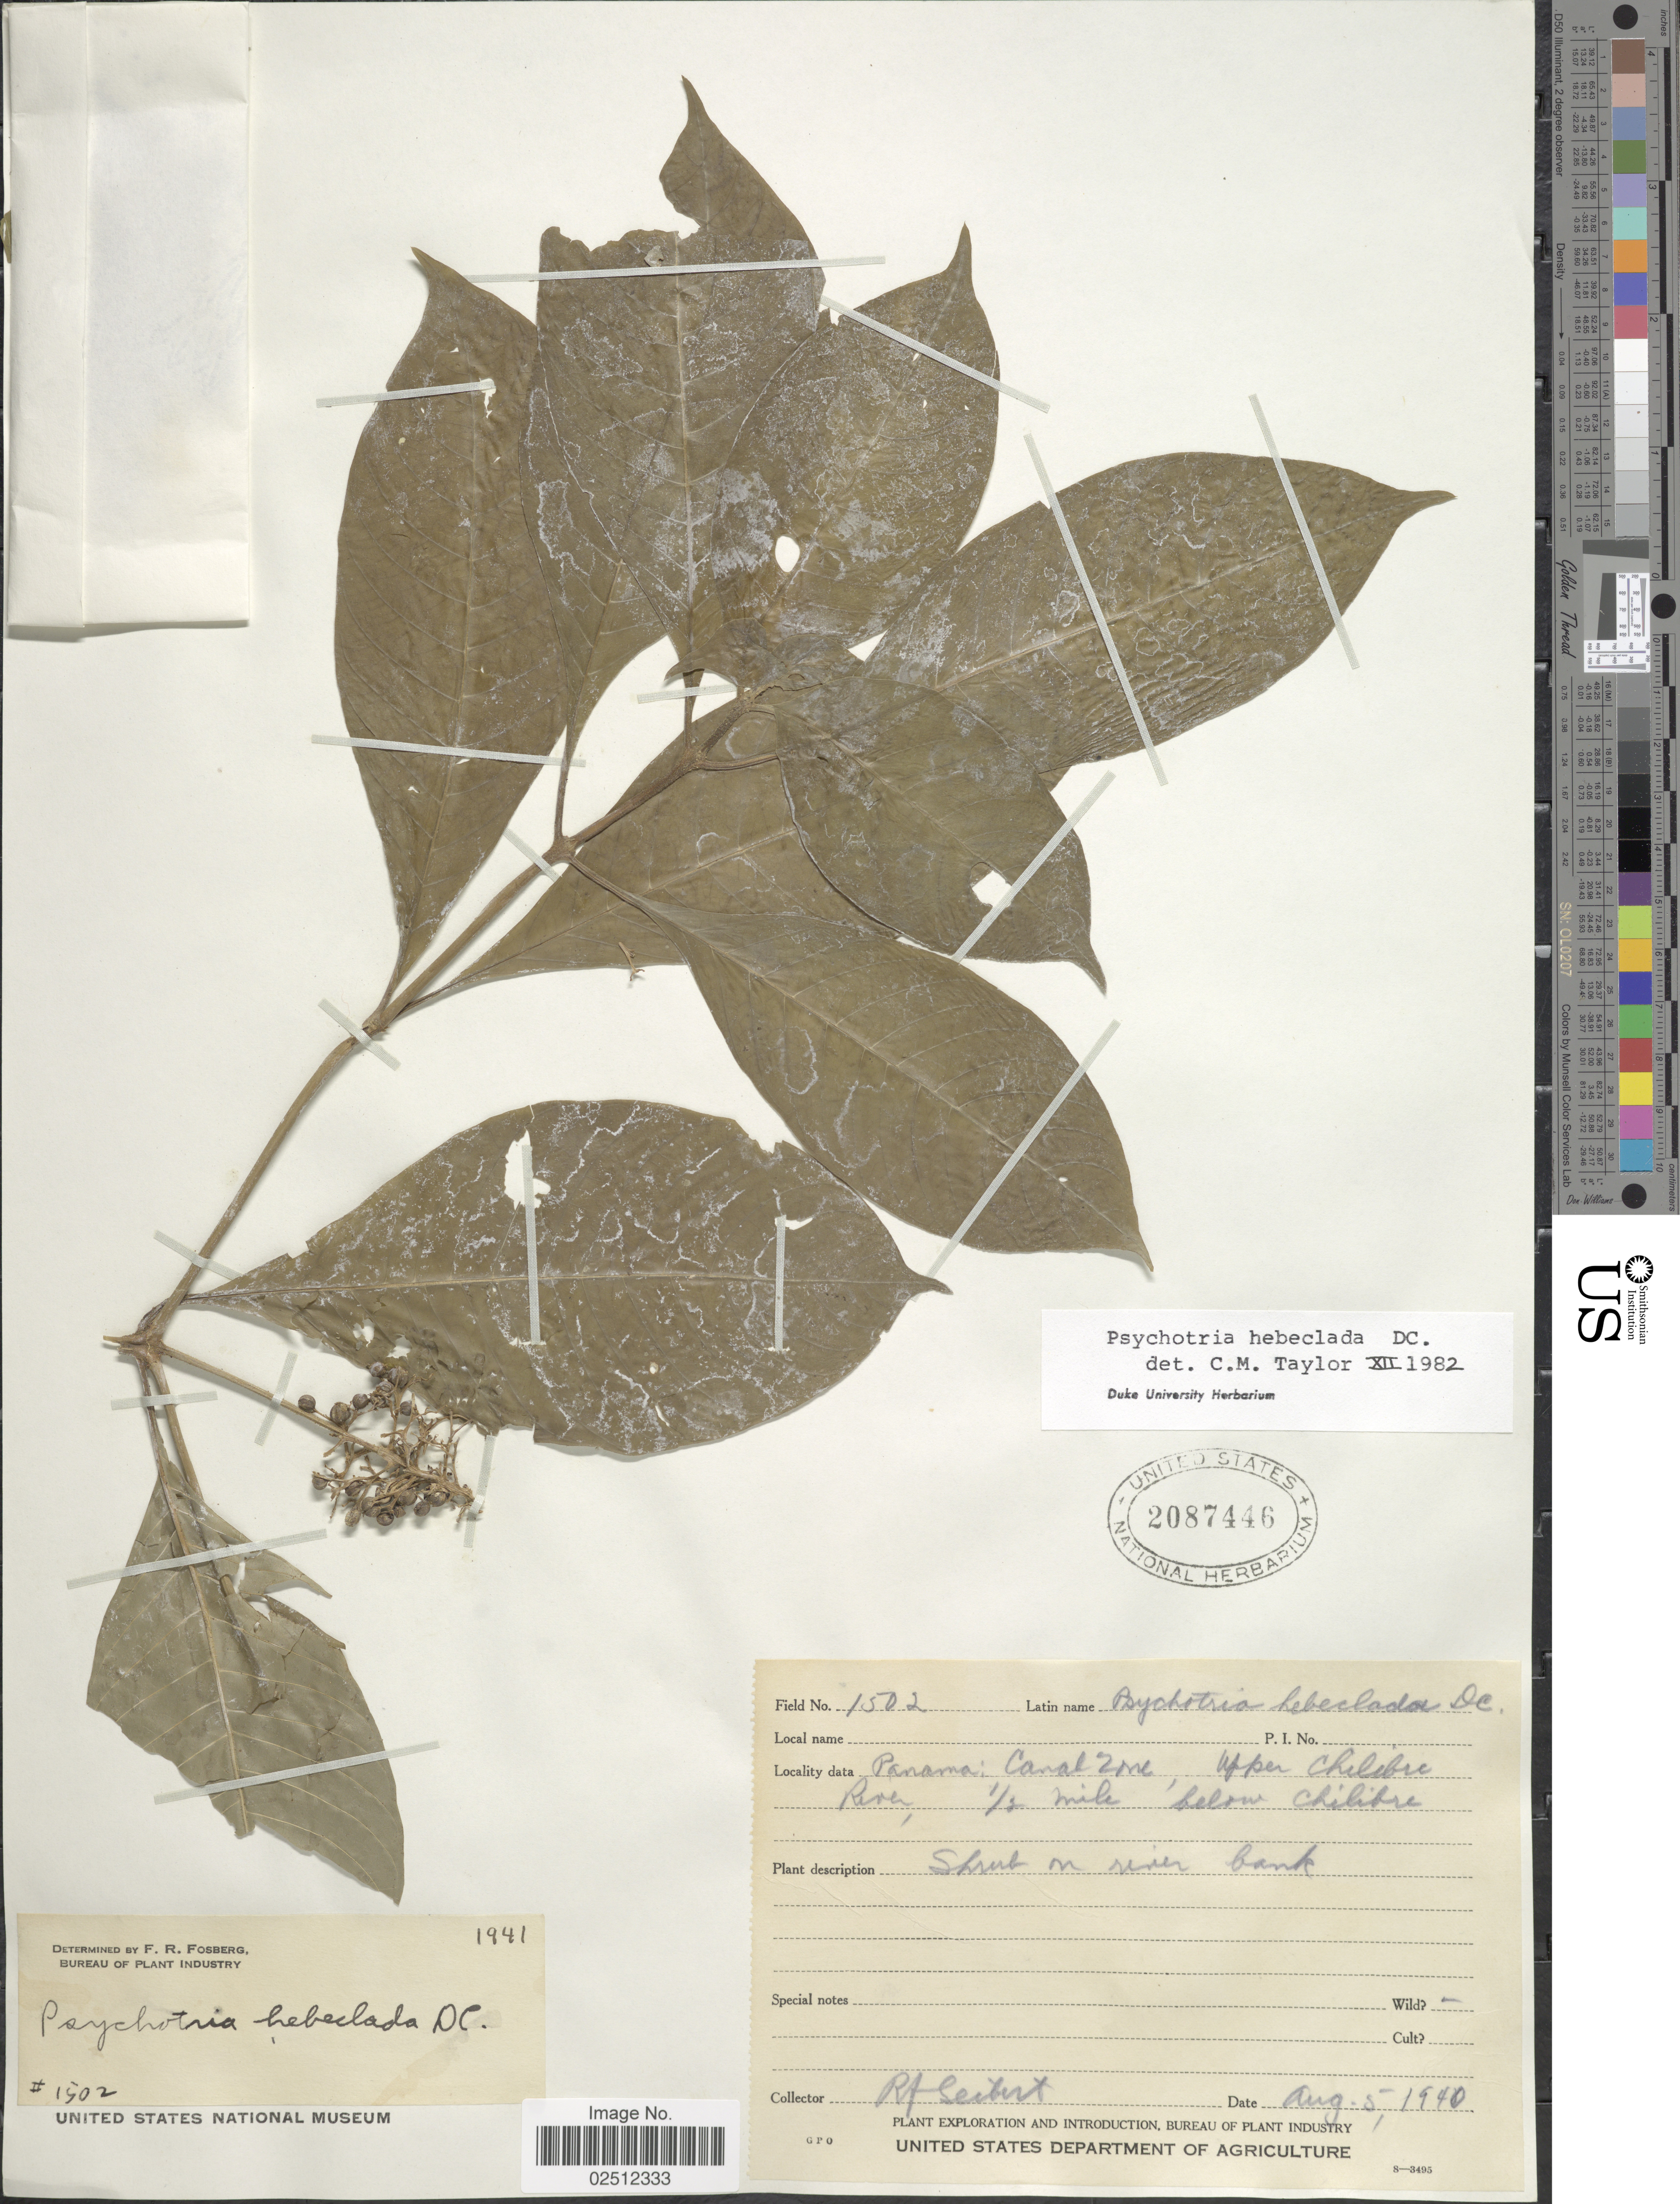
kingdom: Plantae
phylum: Tracheophyta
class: Magnoliopsida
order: Gentianales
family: Rubiaceae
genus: Psychotria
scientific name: Psychotria hebeclada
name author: DC.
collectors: R. J. Seibert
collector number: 1502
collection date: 1940-08-05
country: Panama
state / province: Colón / Panamá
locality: Upper Chilibre River, ½ mile below Chilibre, Shrub on river bank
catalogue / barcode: US 2087446